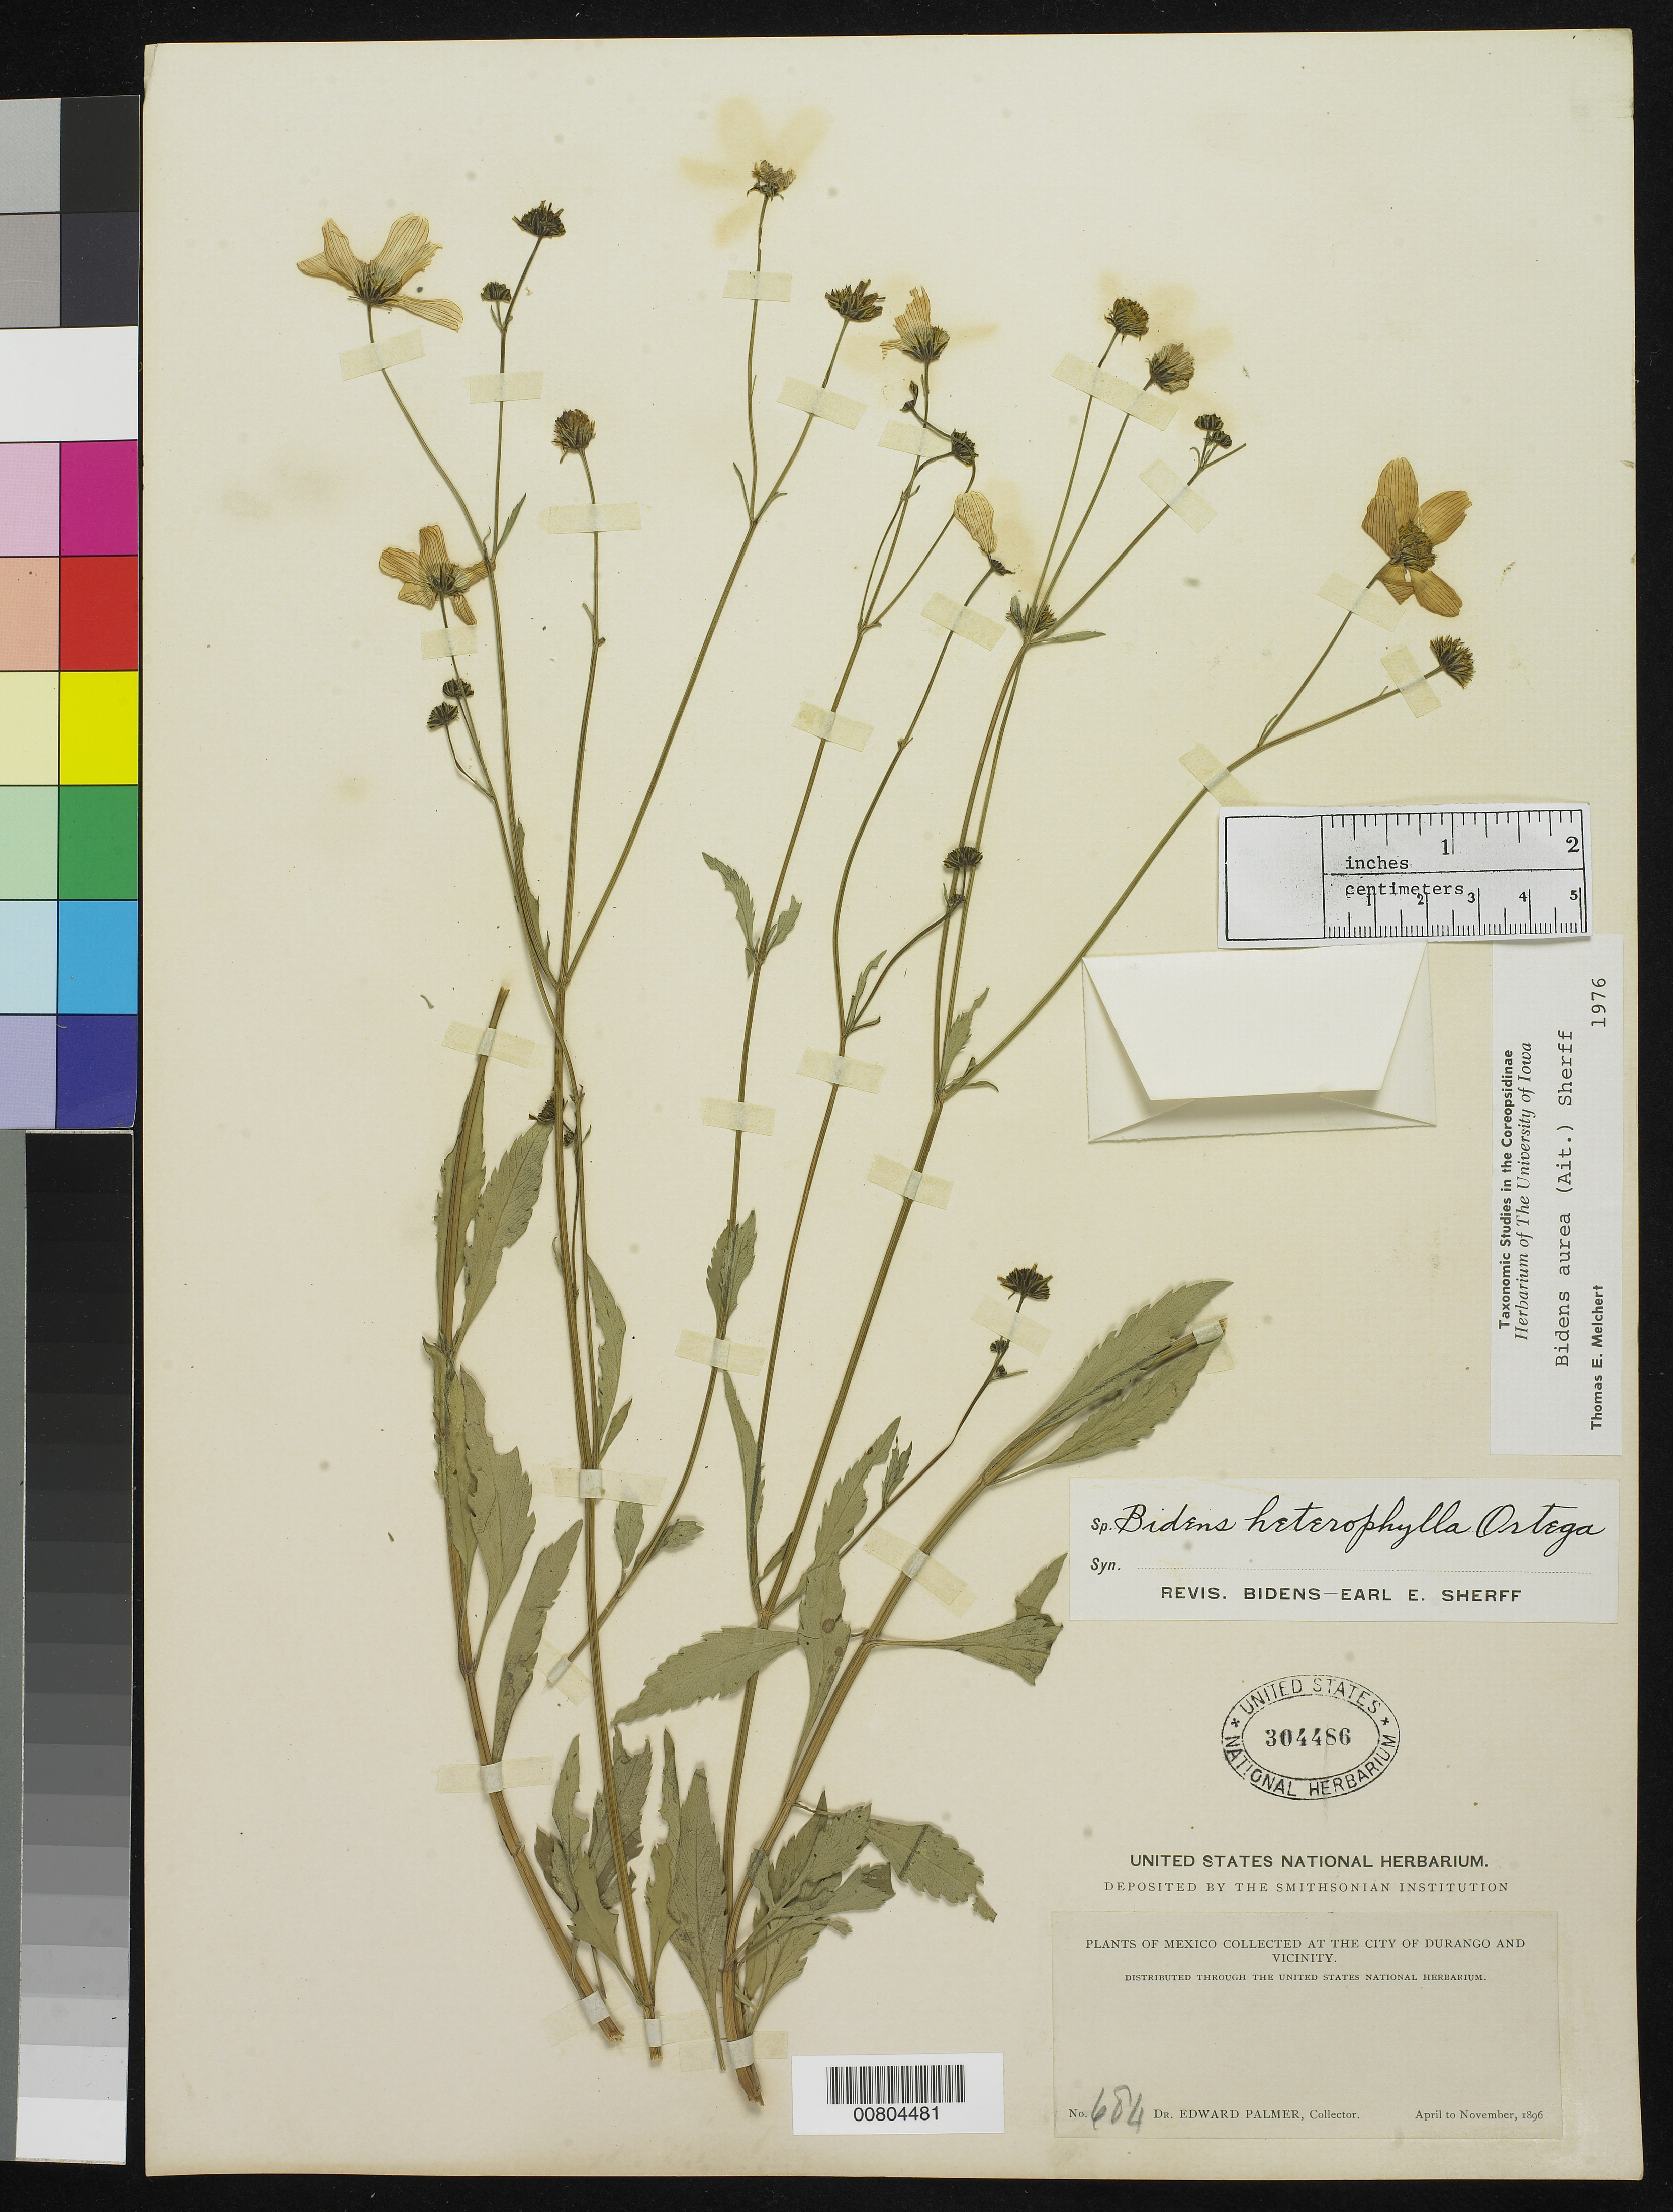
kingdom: Plantae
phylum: Tracheophyta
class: Magnoliopsida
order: Asterales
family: Asteraceae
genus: Bidens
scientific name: Bidens aurea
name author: (Aiton) Sherff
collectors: E. Palmer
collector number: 684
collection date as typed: Apr 1896 to -- Nov 1896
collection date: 1896-04/1896-11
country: Mexico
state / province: Durango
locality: City of Durango and vicinity.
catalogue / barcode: US 304486